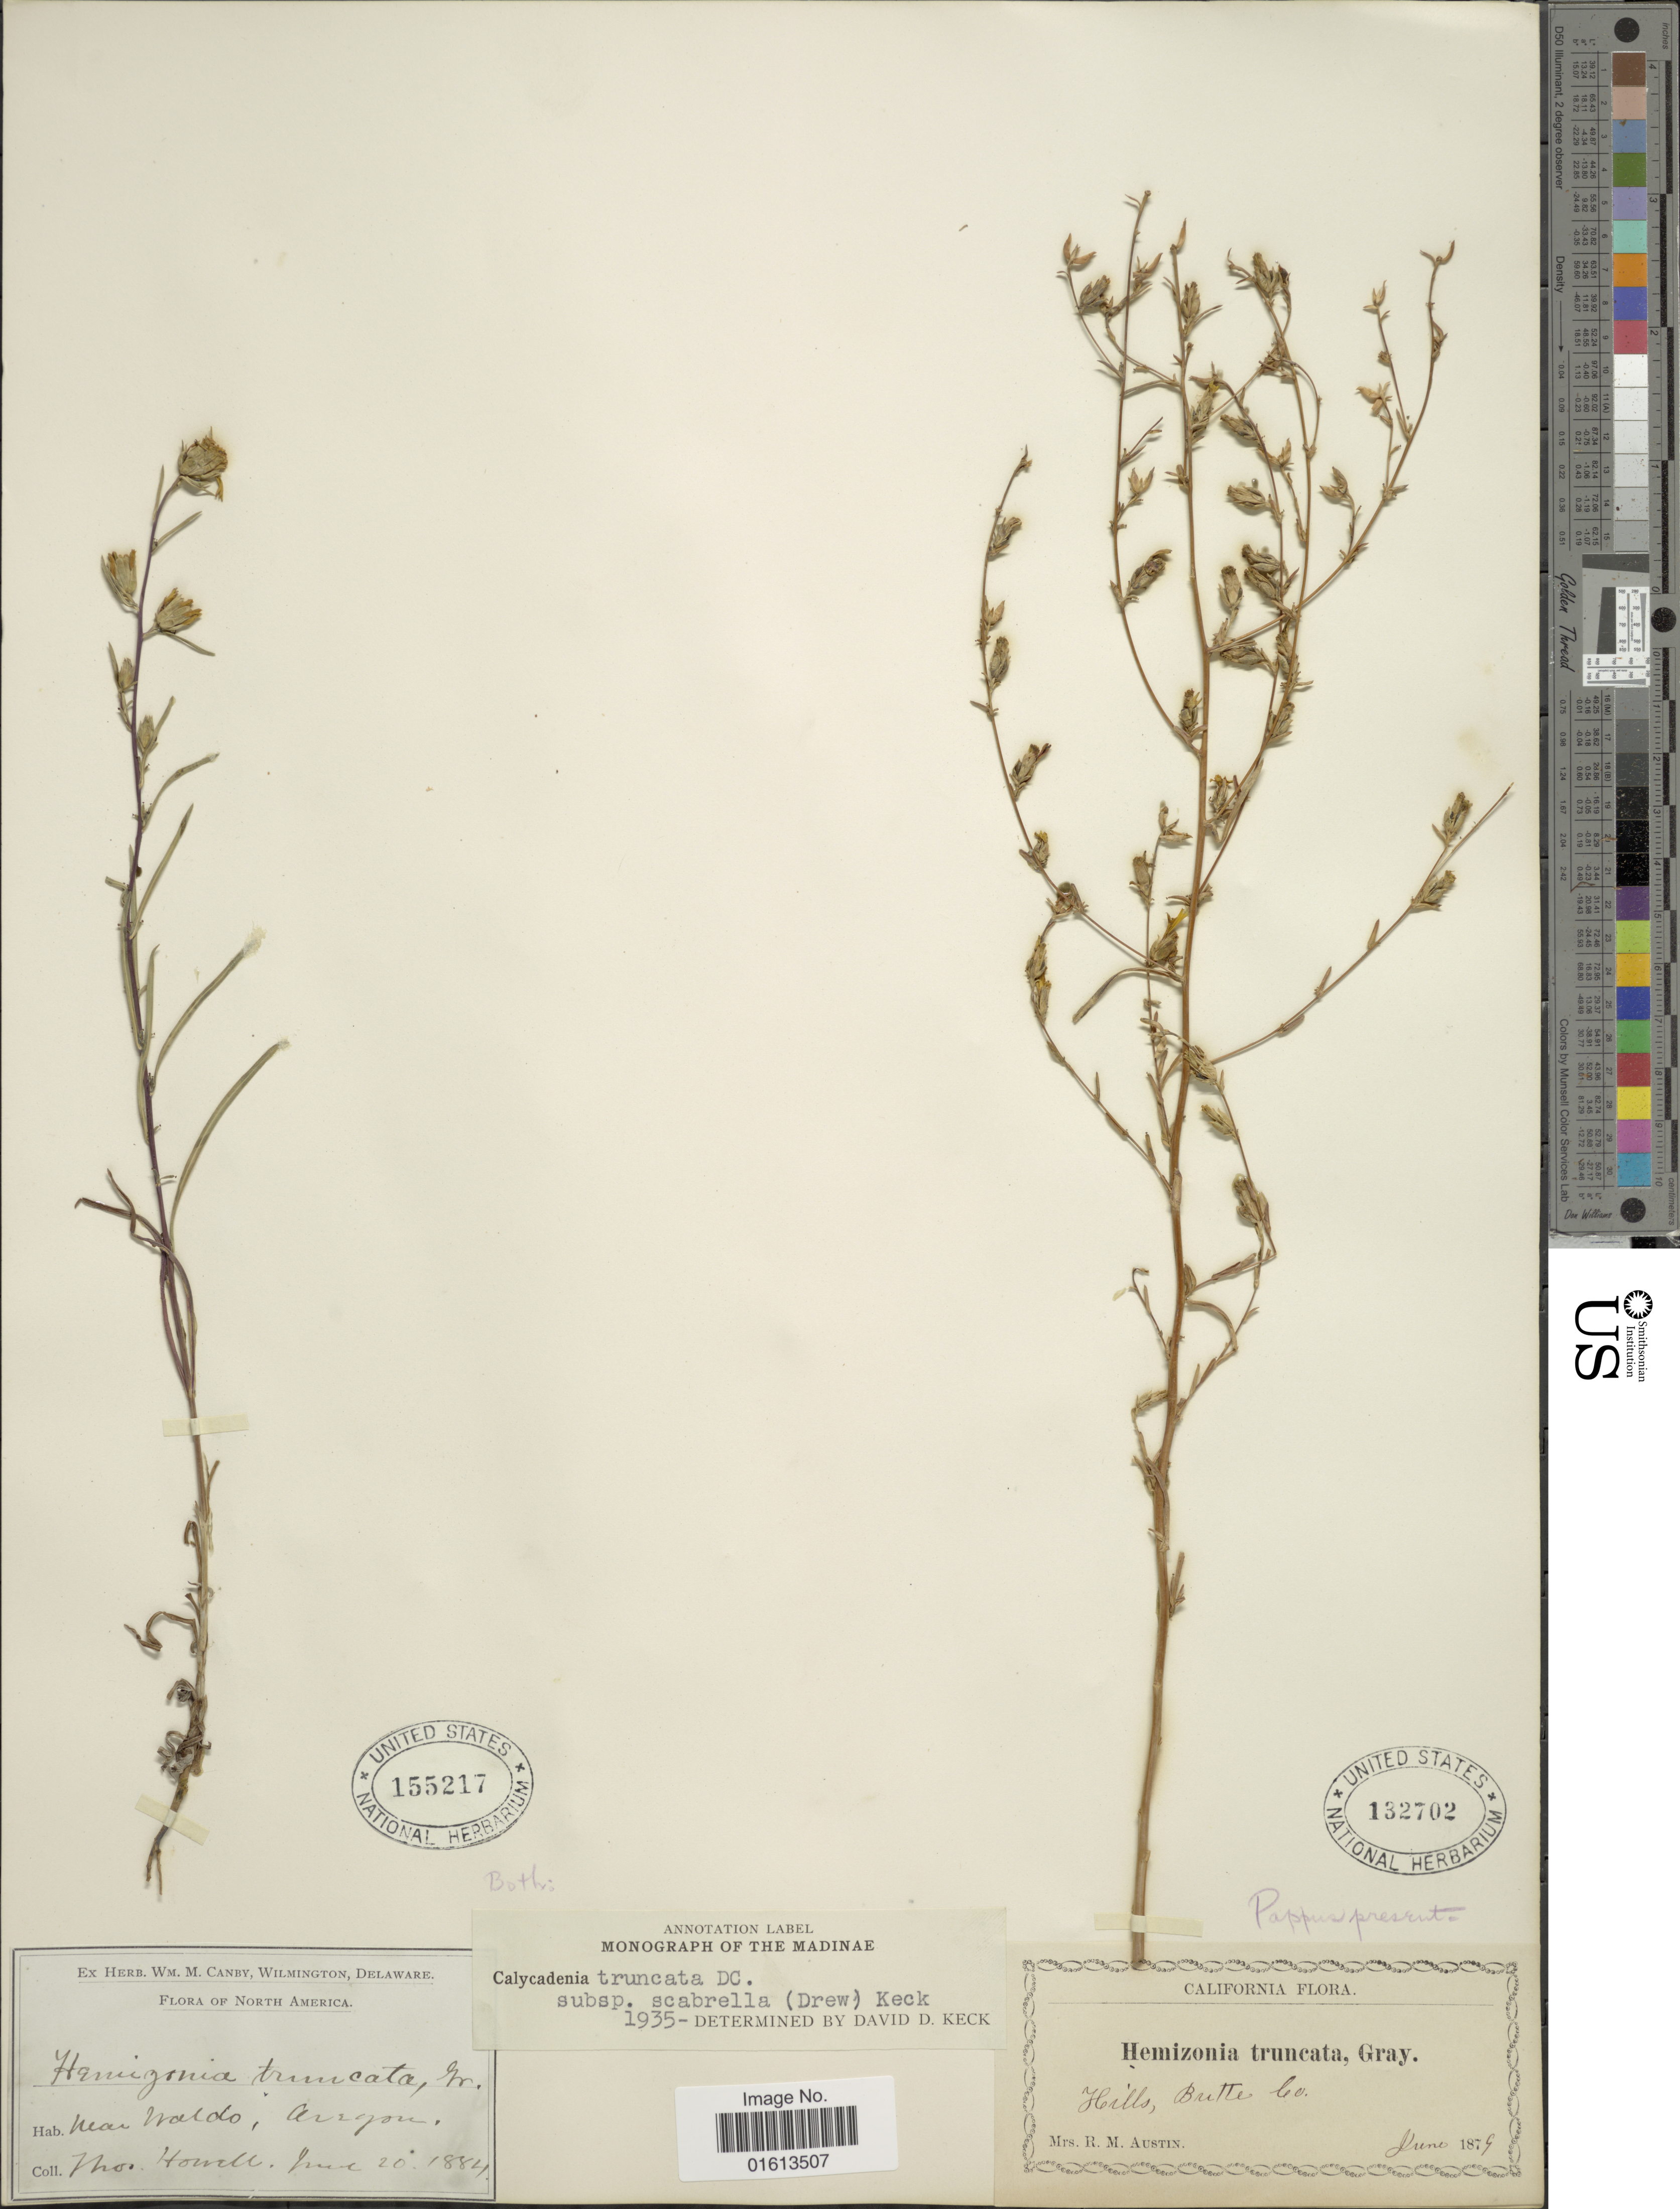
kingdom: Plantae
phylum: Tracheophyta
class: Magnoliopsida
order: Asterales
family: Asteraceae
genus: Calycadenia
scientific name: Calycadenia truncata subsp. scabrella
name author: (Drew) D.D. Keck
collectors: T. Howell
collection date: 1884-06-20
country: United States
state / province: Oregon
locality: North America, near Waldo, Oregon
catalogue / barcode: US 155217